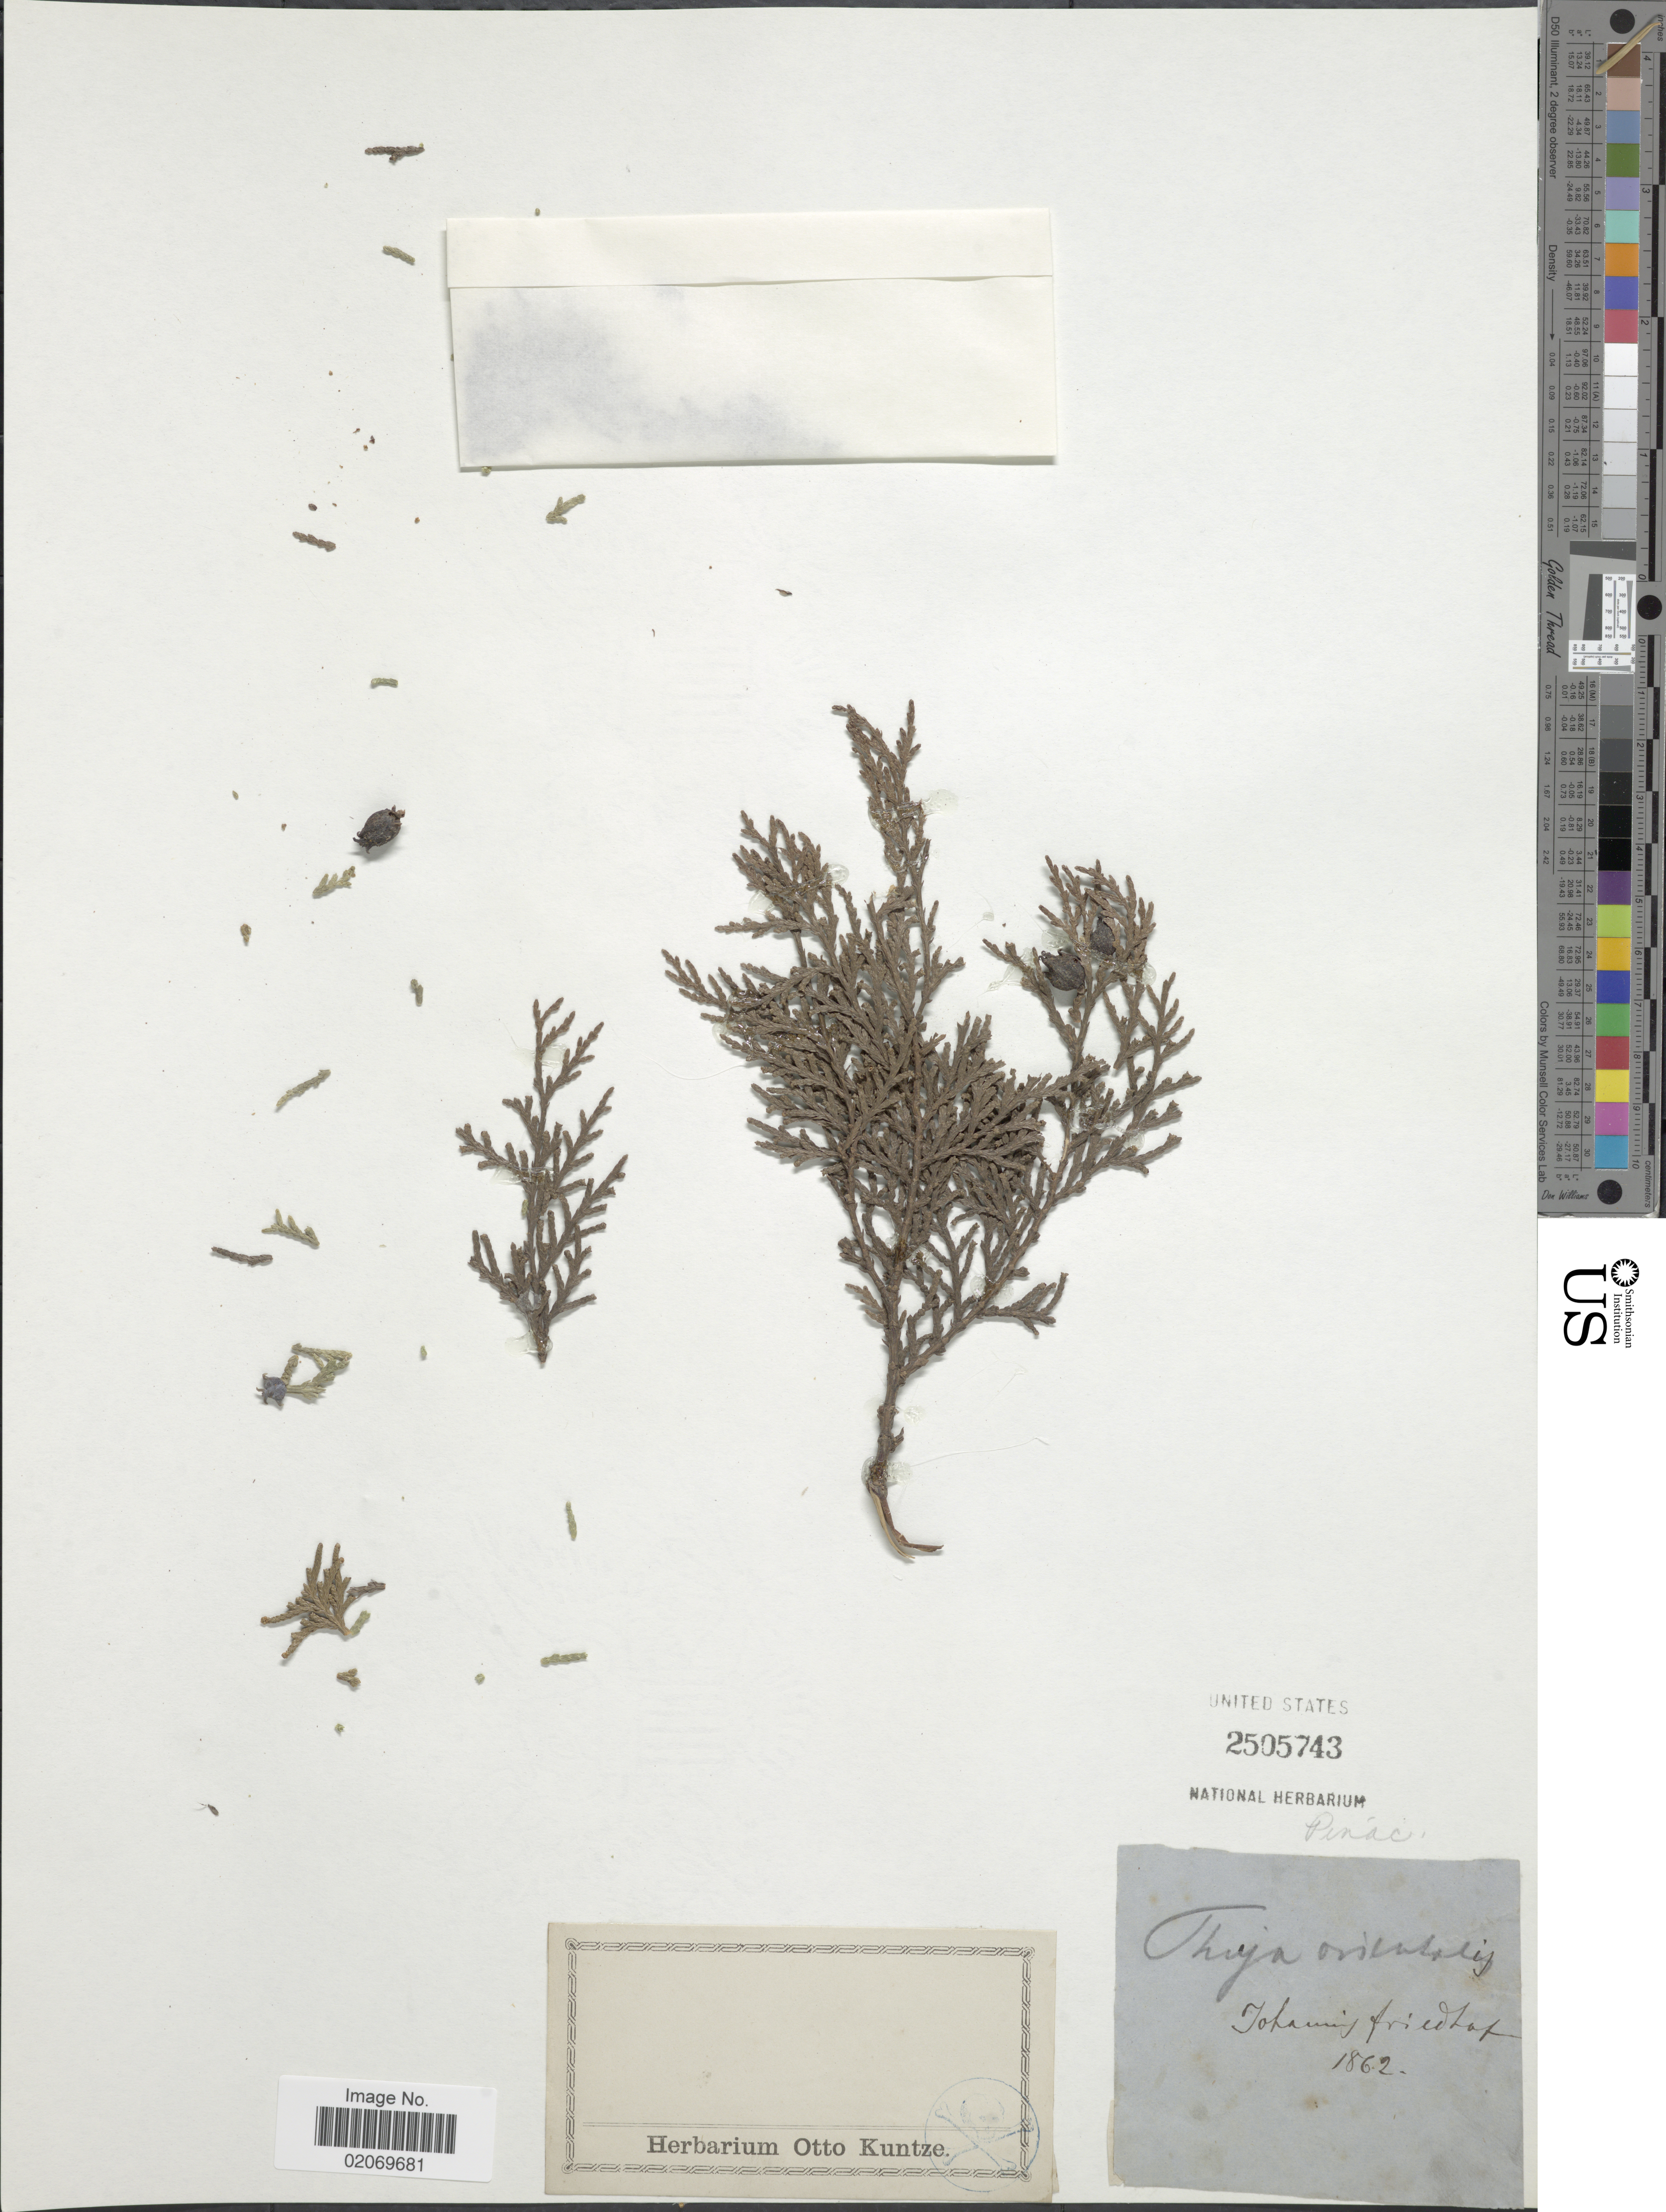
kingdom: Plantae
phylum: Tracheophyta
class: Pinopsida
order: Pinales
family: Cupressaceae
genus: Thuja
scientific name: Thuja orientalis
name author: L.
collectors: ex Herb. O. Kuntze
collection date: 1862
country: Germany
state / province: Thuringia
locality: Johannis friedhof (graveyard)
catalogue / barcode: US 2505743